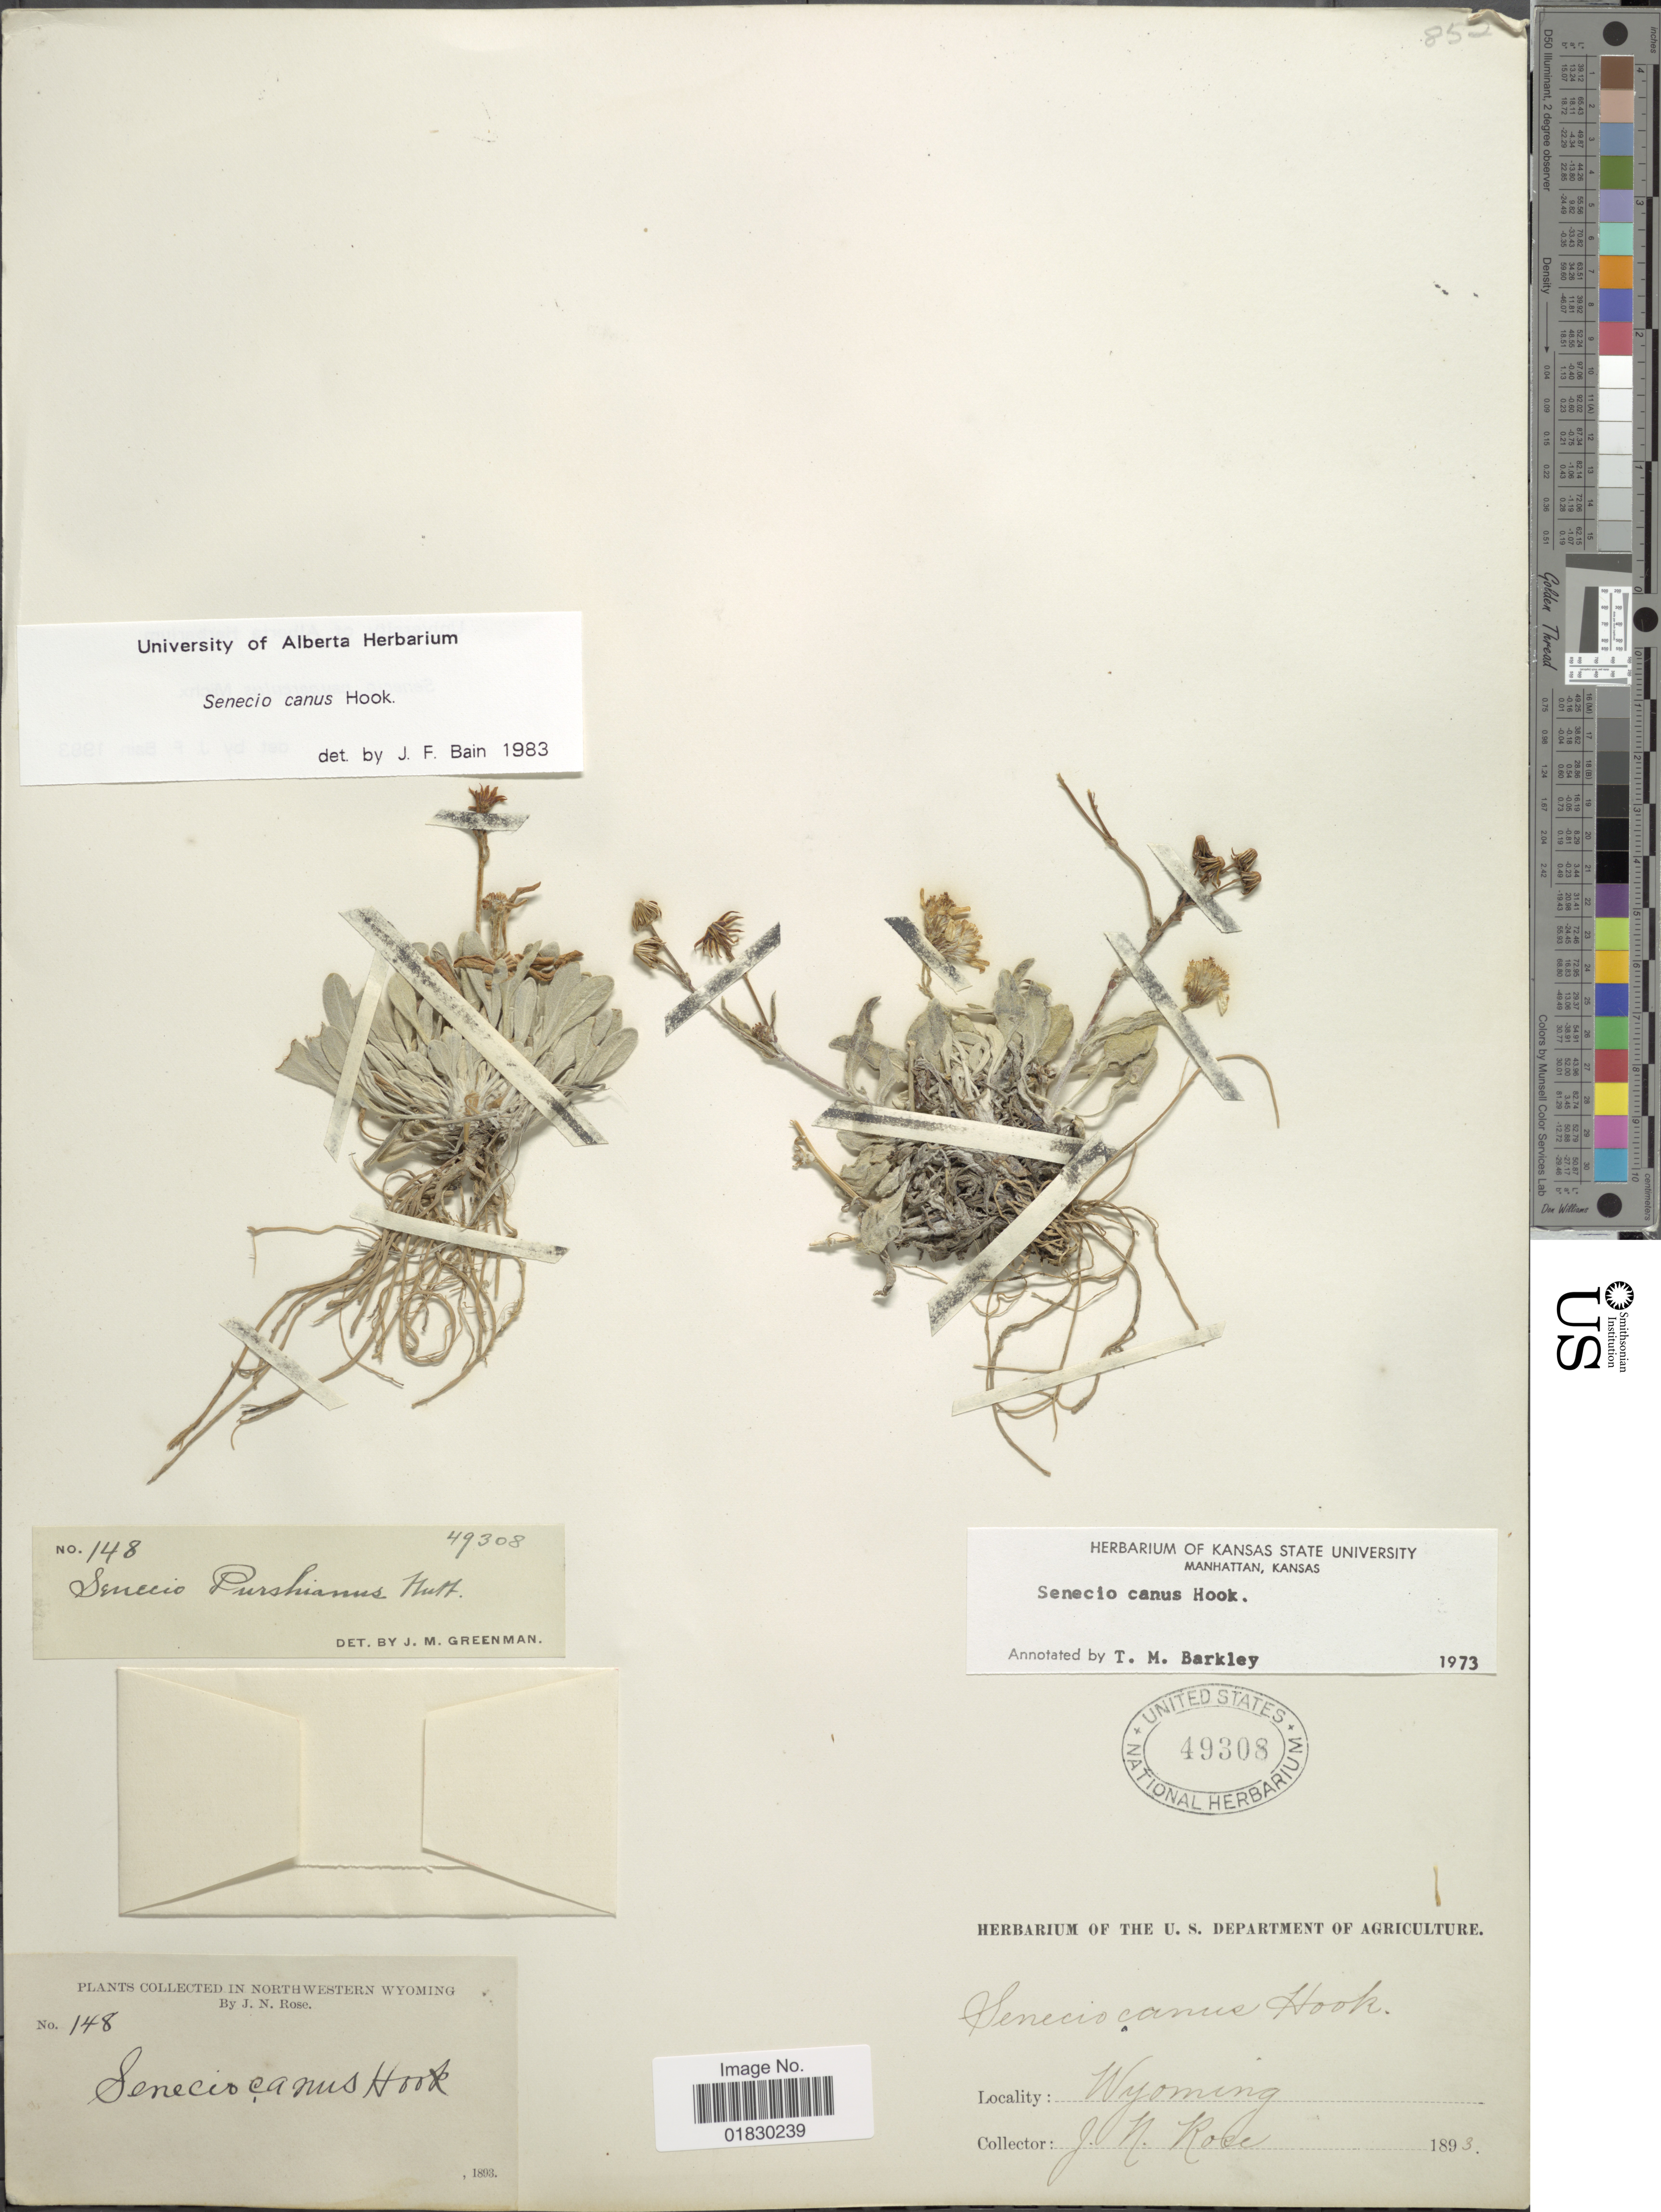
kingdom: Plantae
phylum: Tracheophyta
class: Magnoliopsida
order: Asterales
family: Asteraceae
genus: Packera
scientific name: Packera cana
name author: (Hook.) W.A. Weber & Á. Löve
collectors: J. N. Rose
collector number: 148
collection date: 1893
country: United States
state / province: Wyoming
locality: In Northwestern Wyoming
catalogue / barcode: US 49308